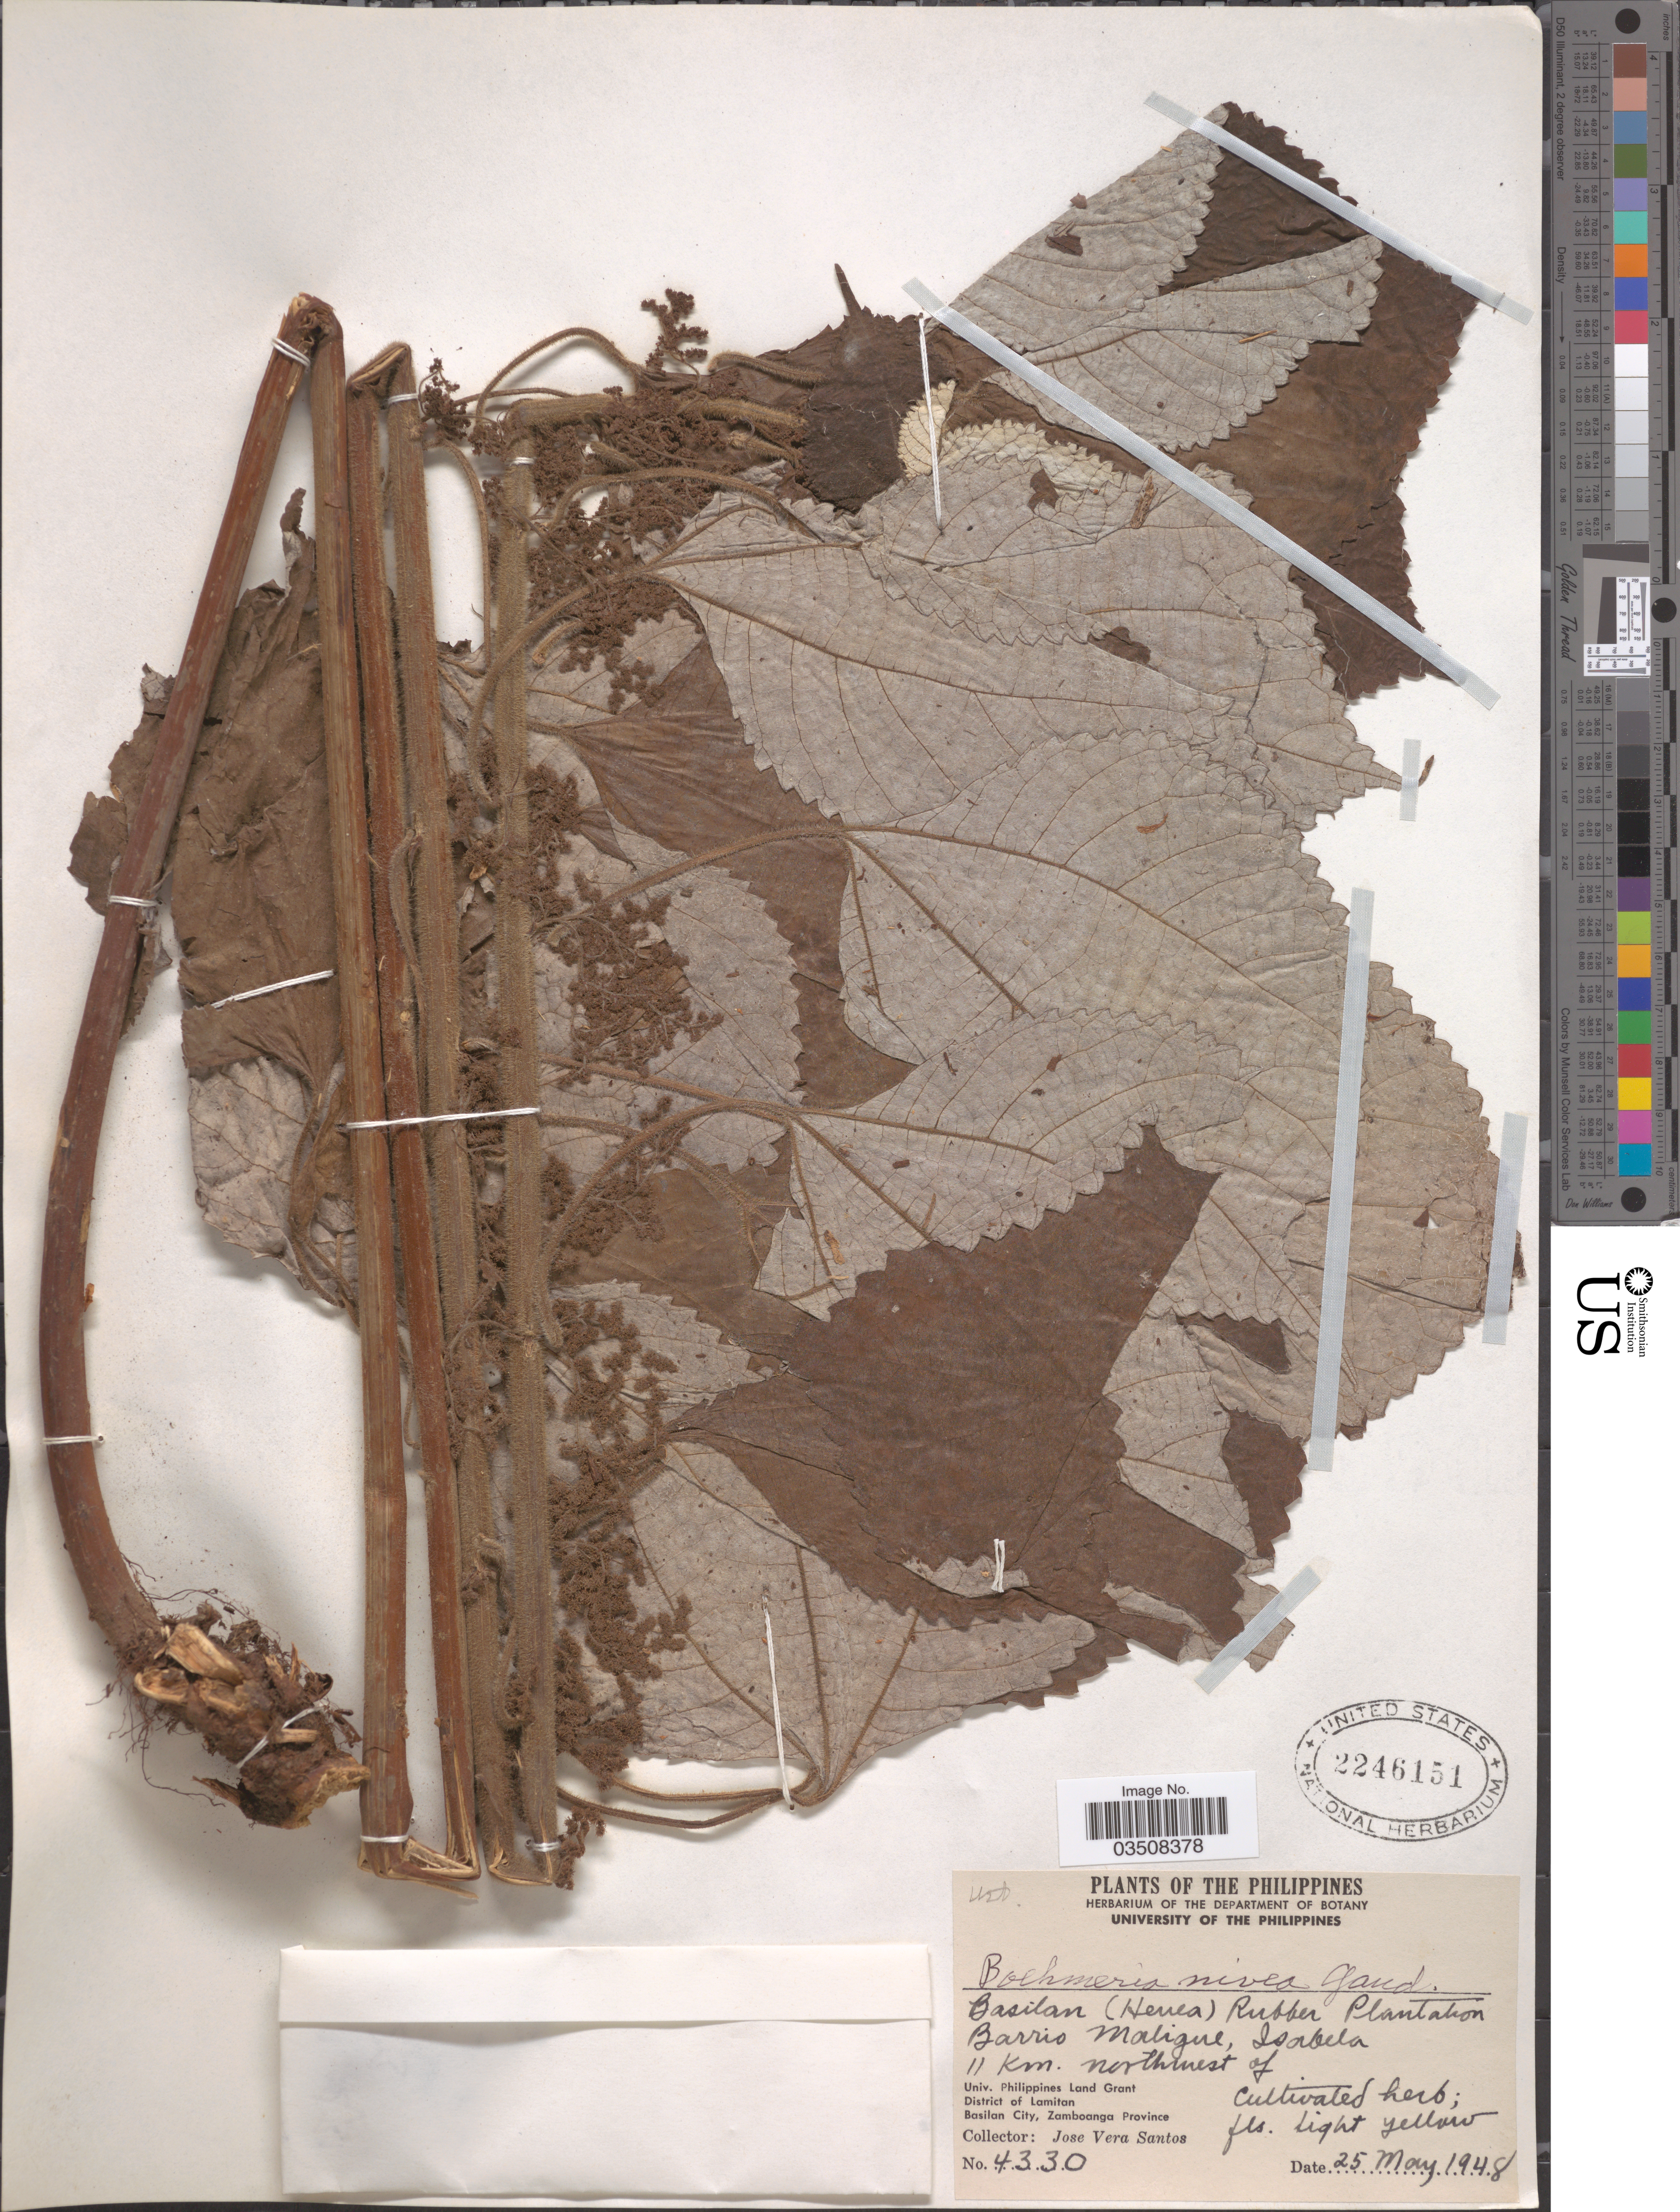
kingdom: Plantae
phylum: Tracheophyta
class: Magnoliopsida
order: Rosales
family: Urticaceae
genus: Boehmeria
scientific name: Boehmeria nivea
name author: (L.) Gaudich.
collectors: J. V. Santos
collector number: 4330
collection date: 1948-05-25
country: Philippines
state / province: Muslim Mindanao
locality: Basilan (Henea) Rubber Plantation Barrio Maligue, Isabela. 11 Km. northwest of Univ. Philippines Land Grant District of Lamitan. Basilan City, Zamboanga Province.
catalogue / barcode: US 2246151